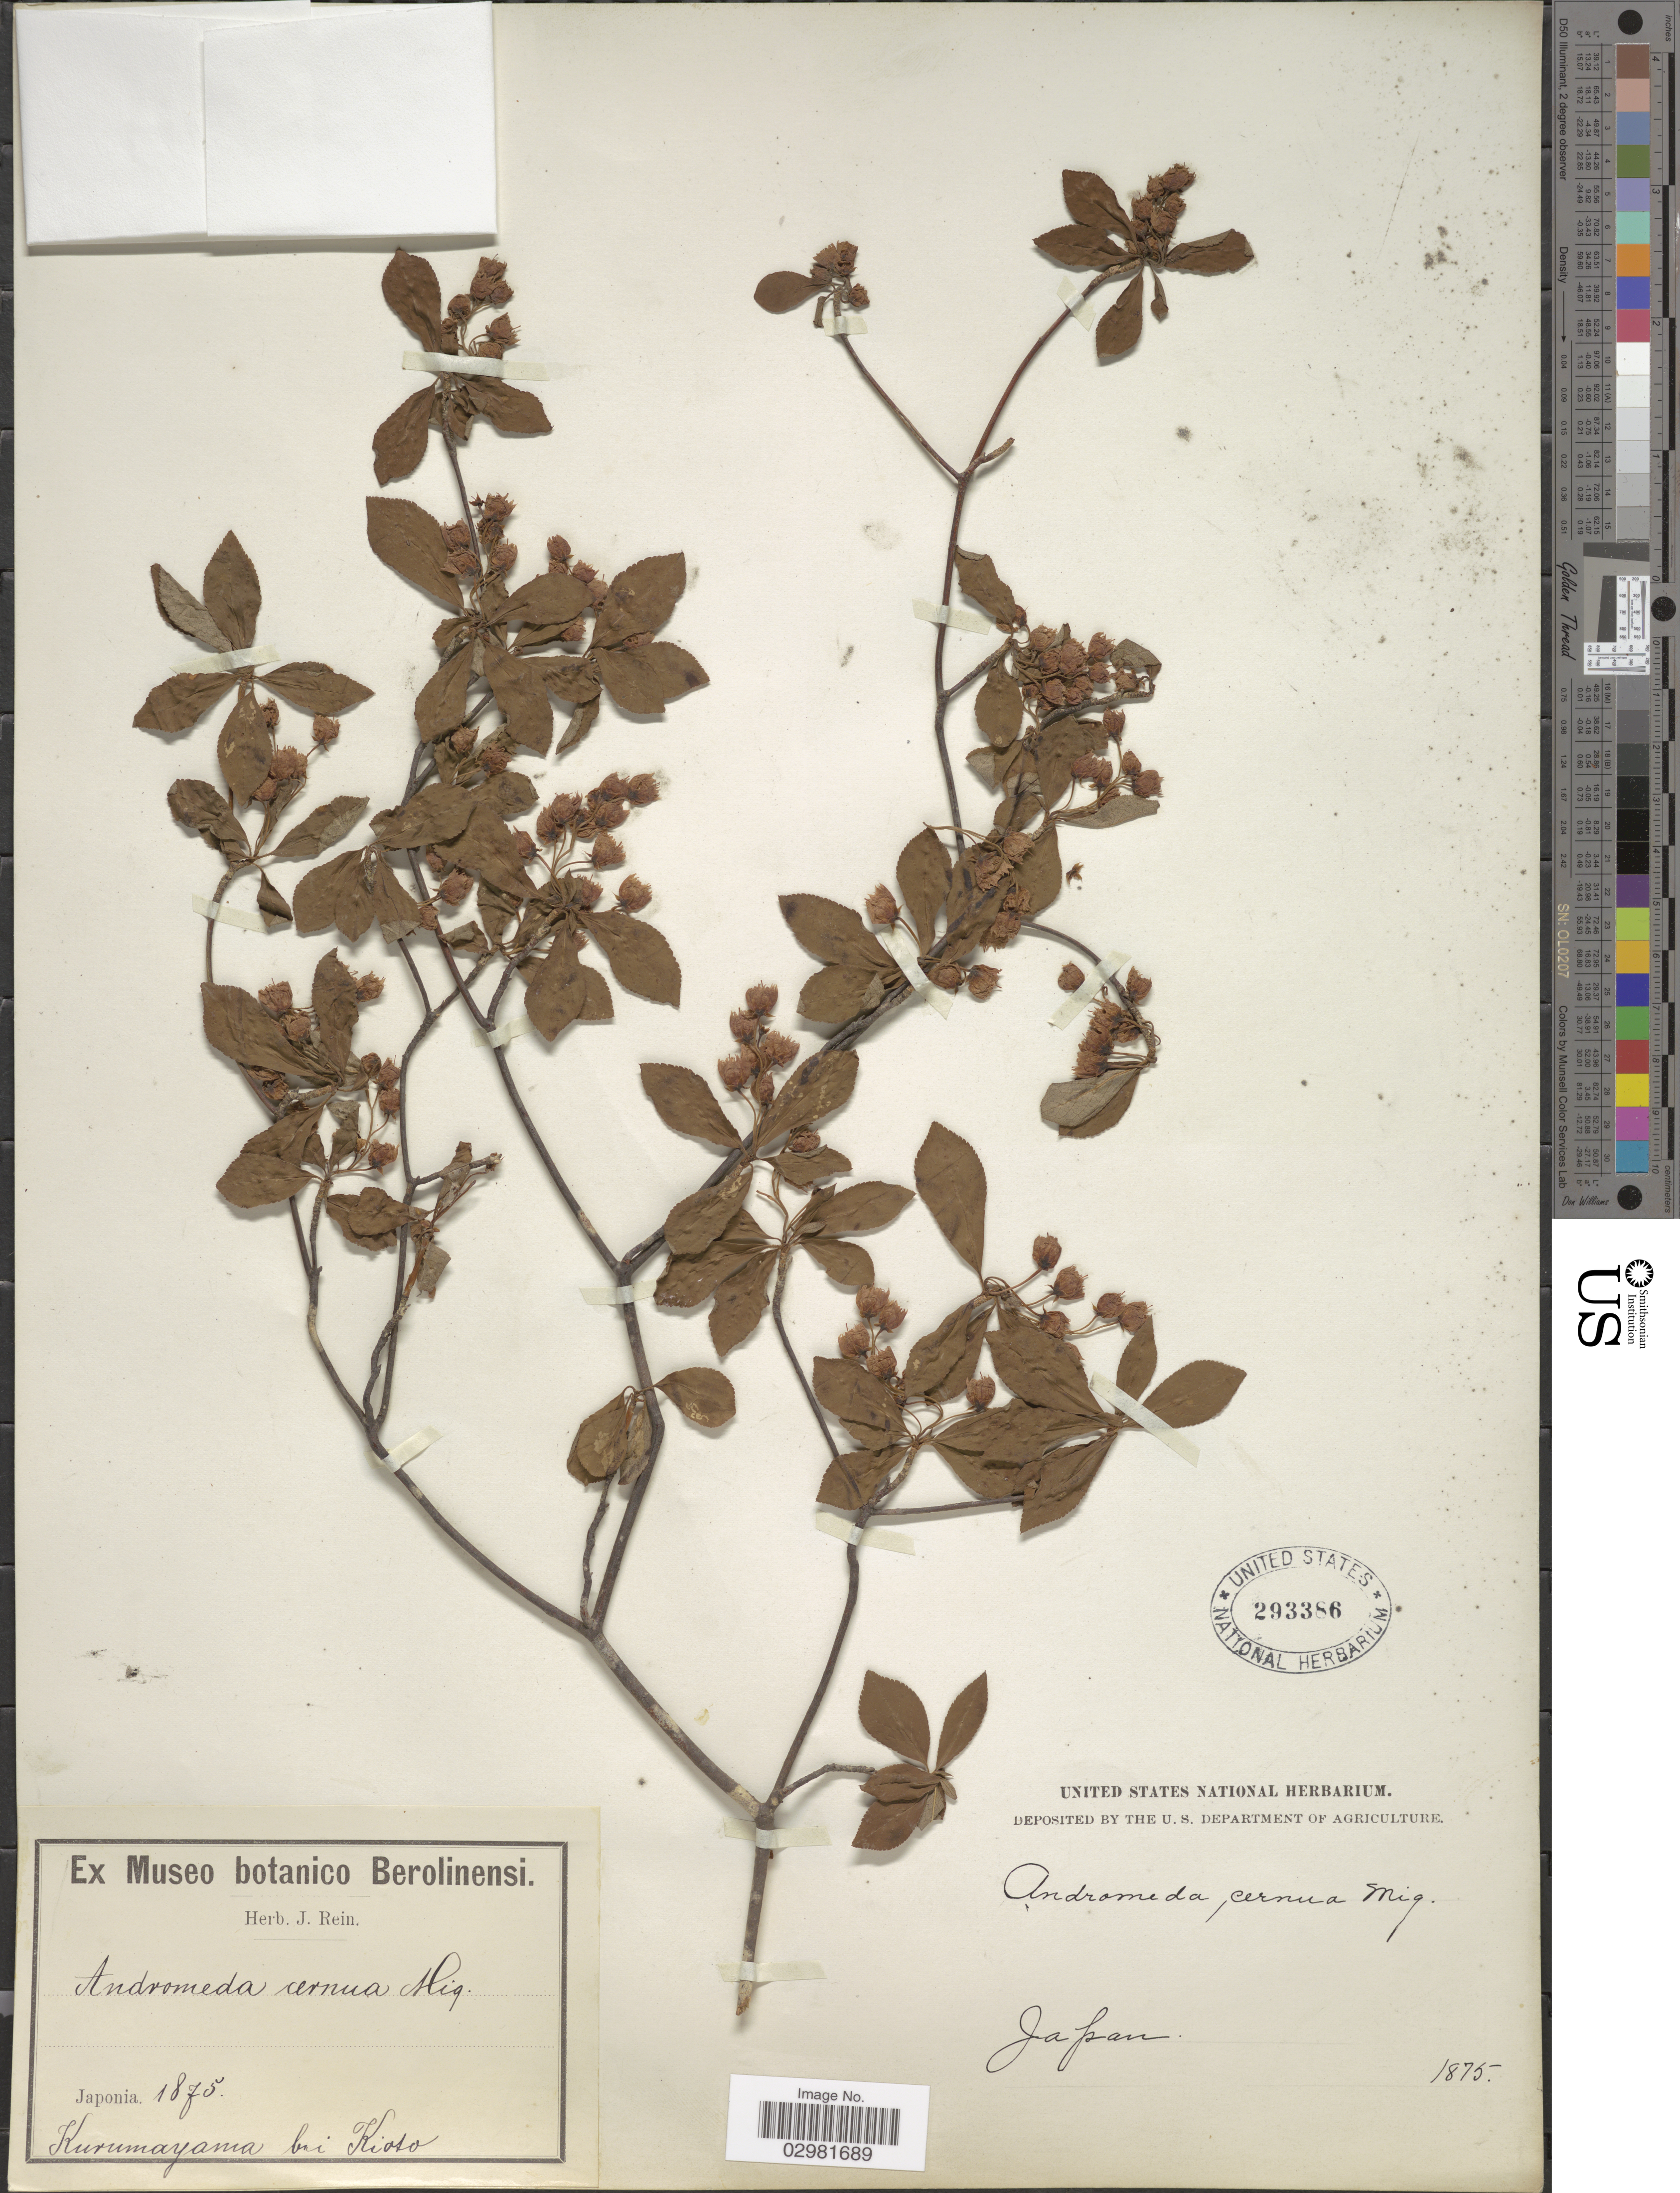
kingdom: Plantae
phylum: Tracheophyta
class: Magnoliopsida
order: Ericales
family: Ericaceae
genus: Enkianthus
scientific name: Enkianthus cernuus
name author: (Siebold & Zucc.) Benth. & Hook. f. ex Makino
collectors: ex herb. J. Rein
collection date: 1875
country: Japan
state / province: Kyoto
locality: Japonia. Kurumayania bei Kioto.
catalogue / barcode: US 293386